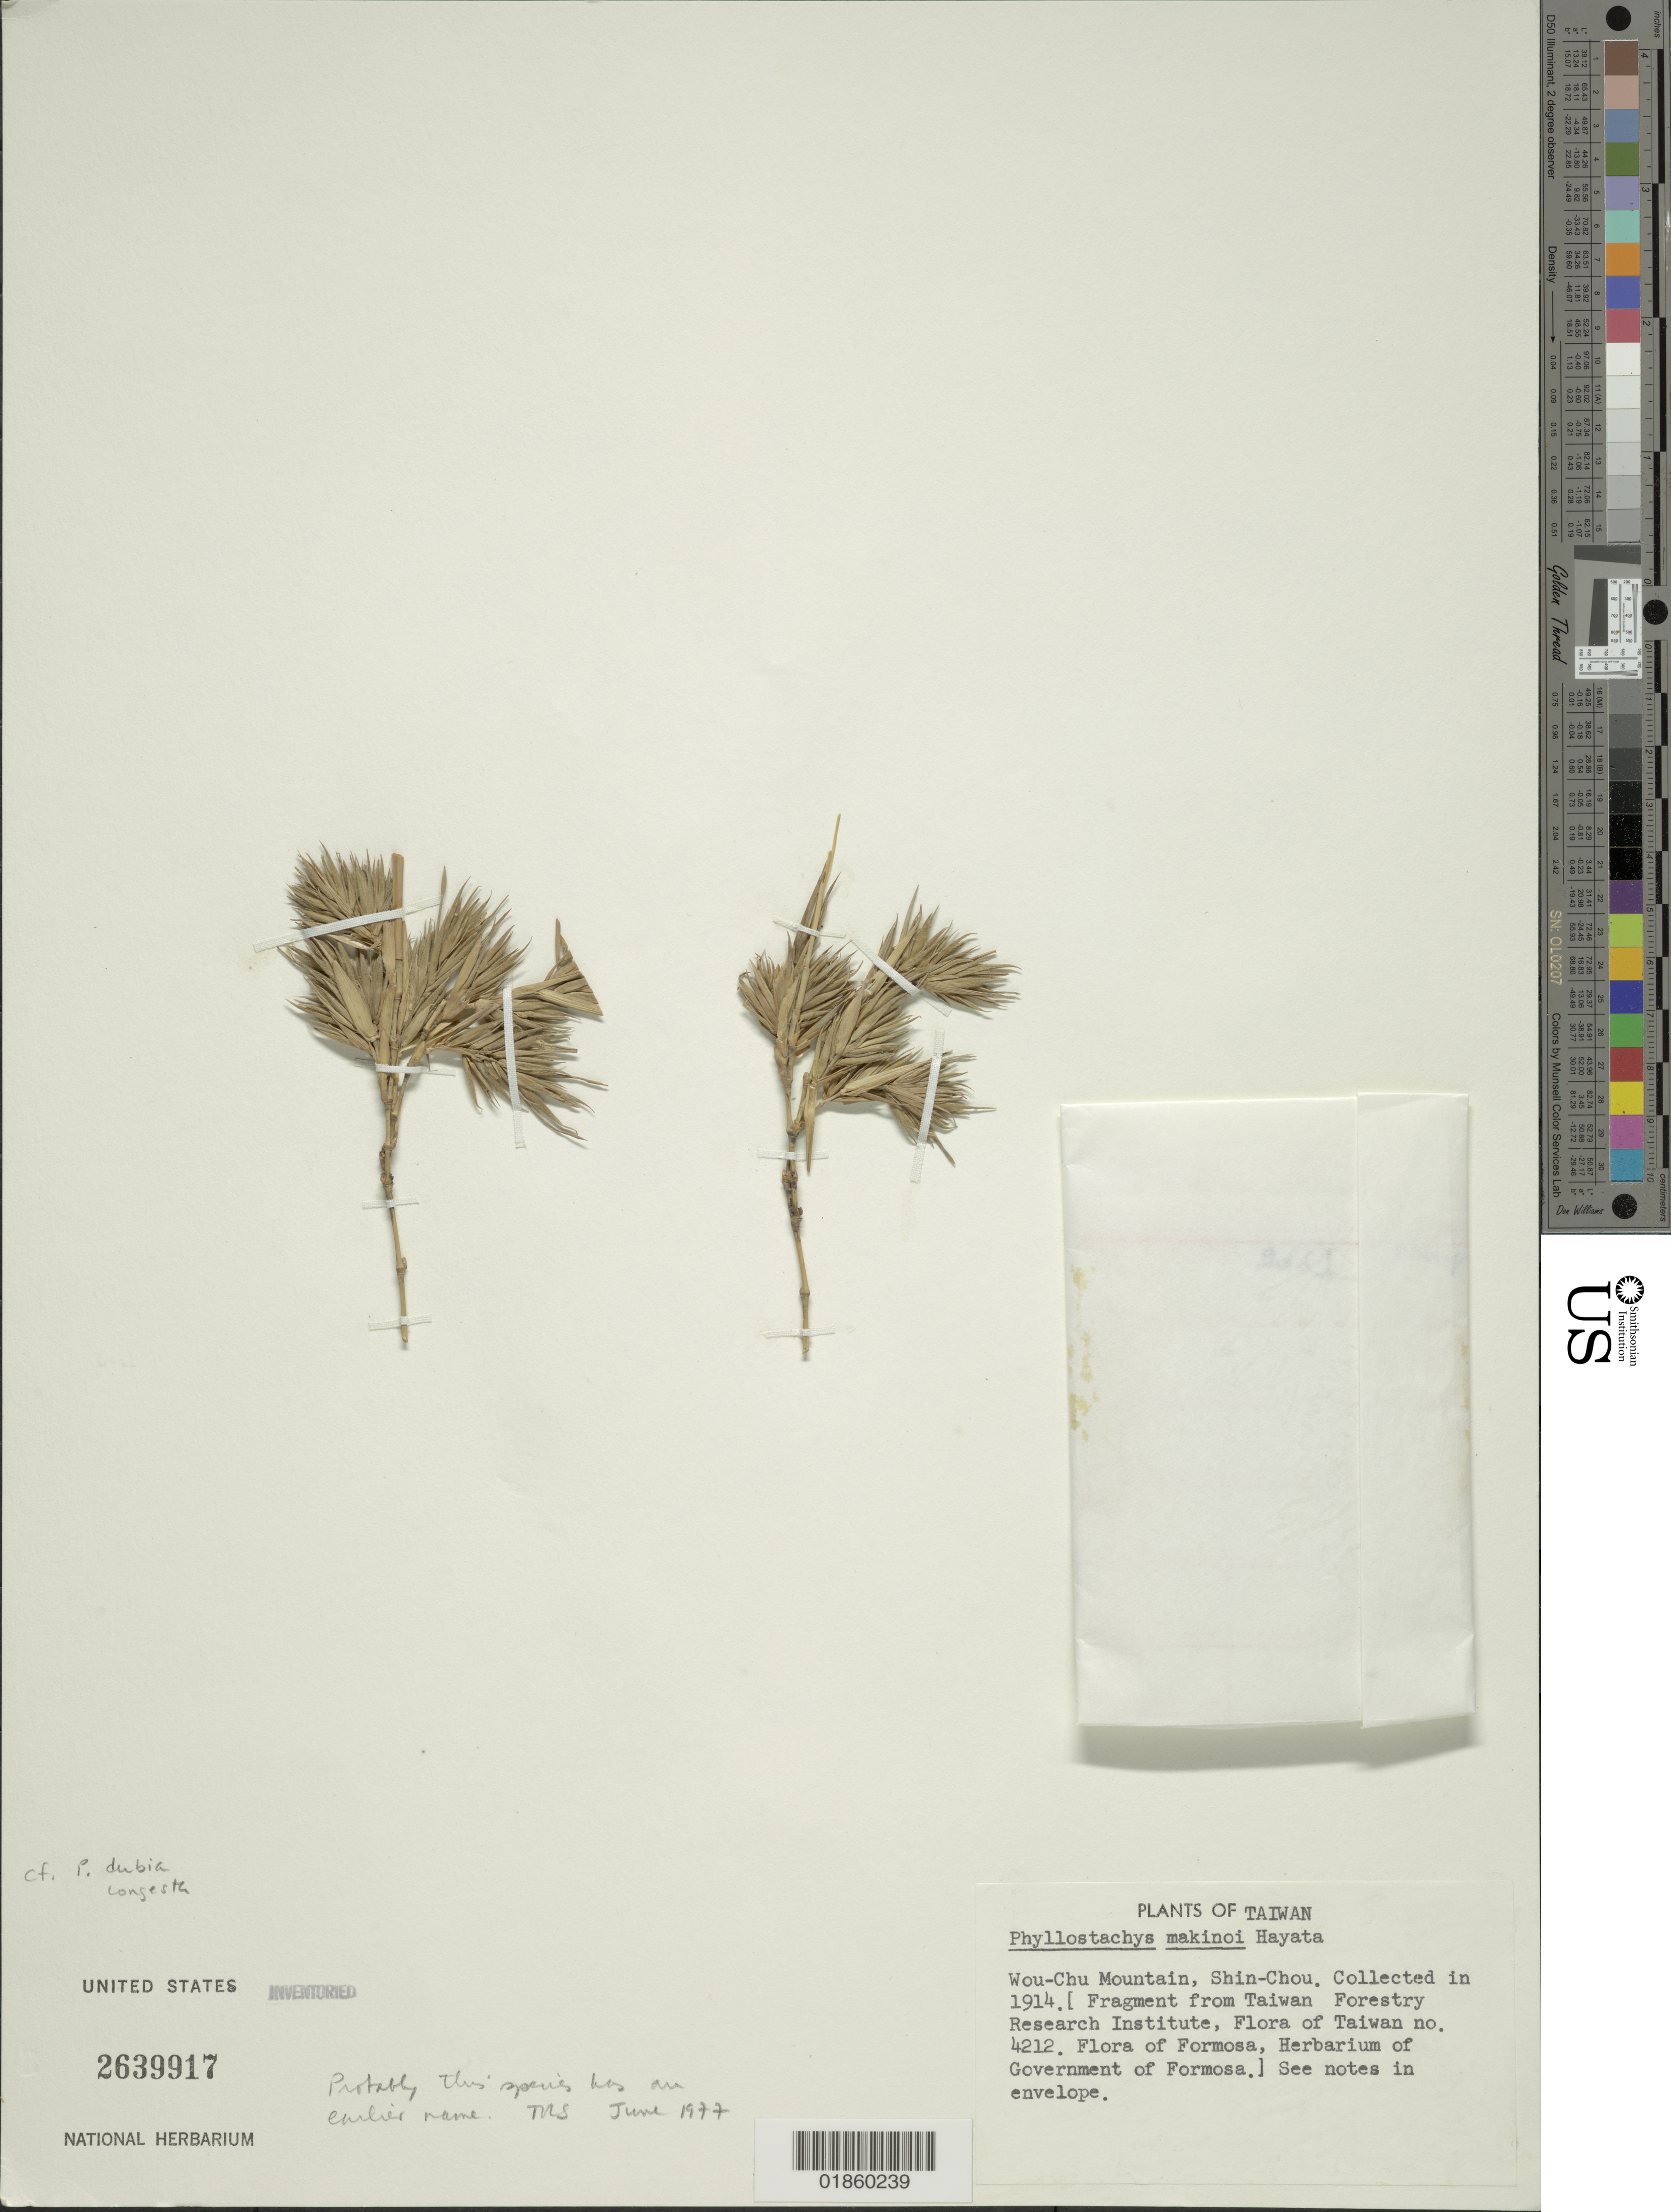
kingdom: Plantae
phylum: Tracheophyta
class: Liliopsida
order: Poales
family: Poaceae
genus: Phyllostachys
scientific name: Phyllostachys makinoi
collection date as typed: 1914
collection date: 1914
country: Taiwan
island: Taiwan [Formosa]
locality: Shin-chou, wou-chu mt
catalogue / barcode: US 2639917